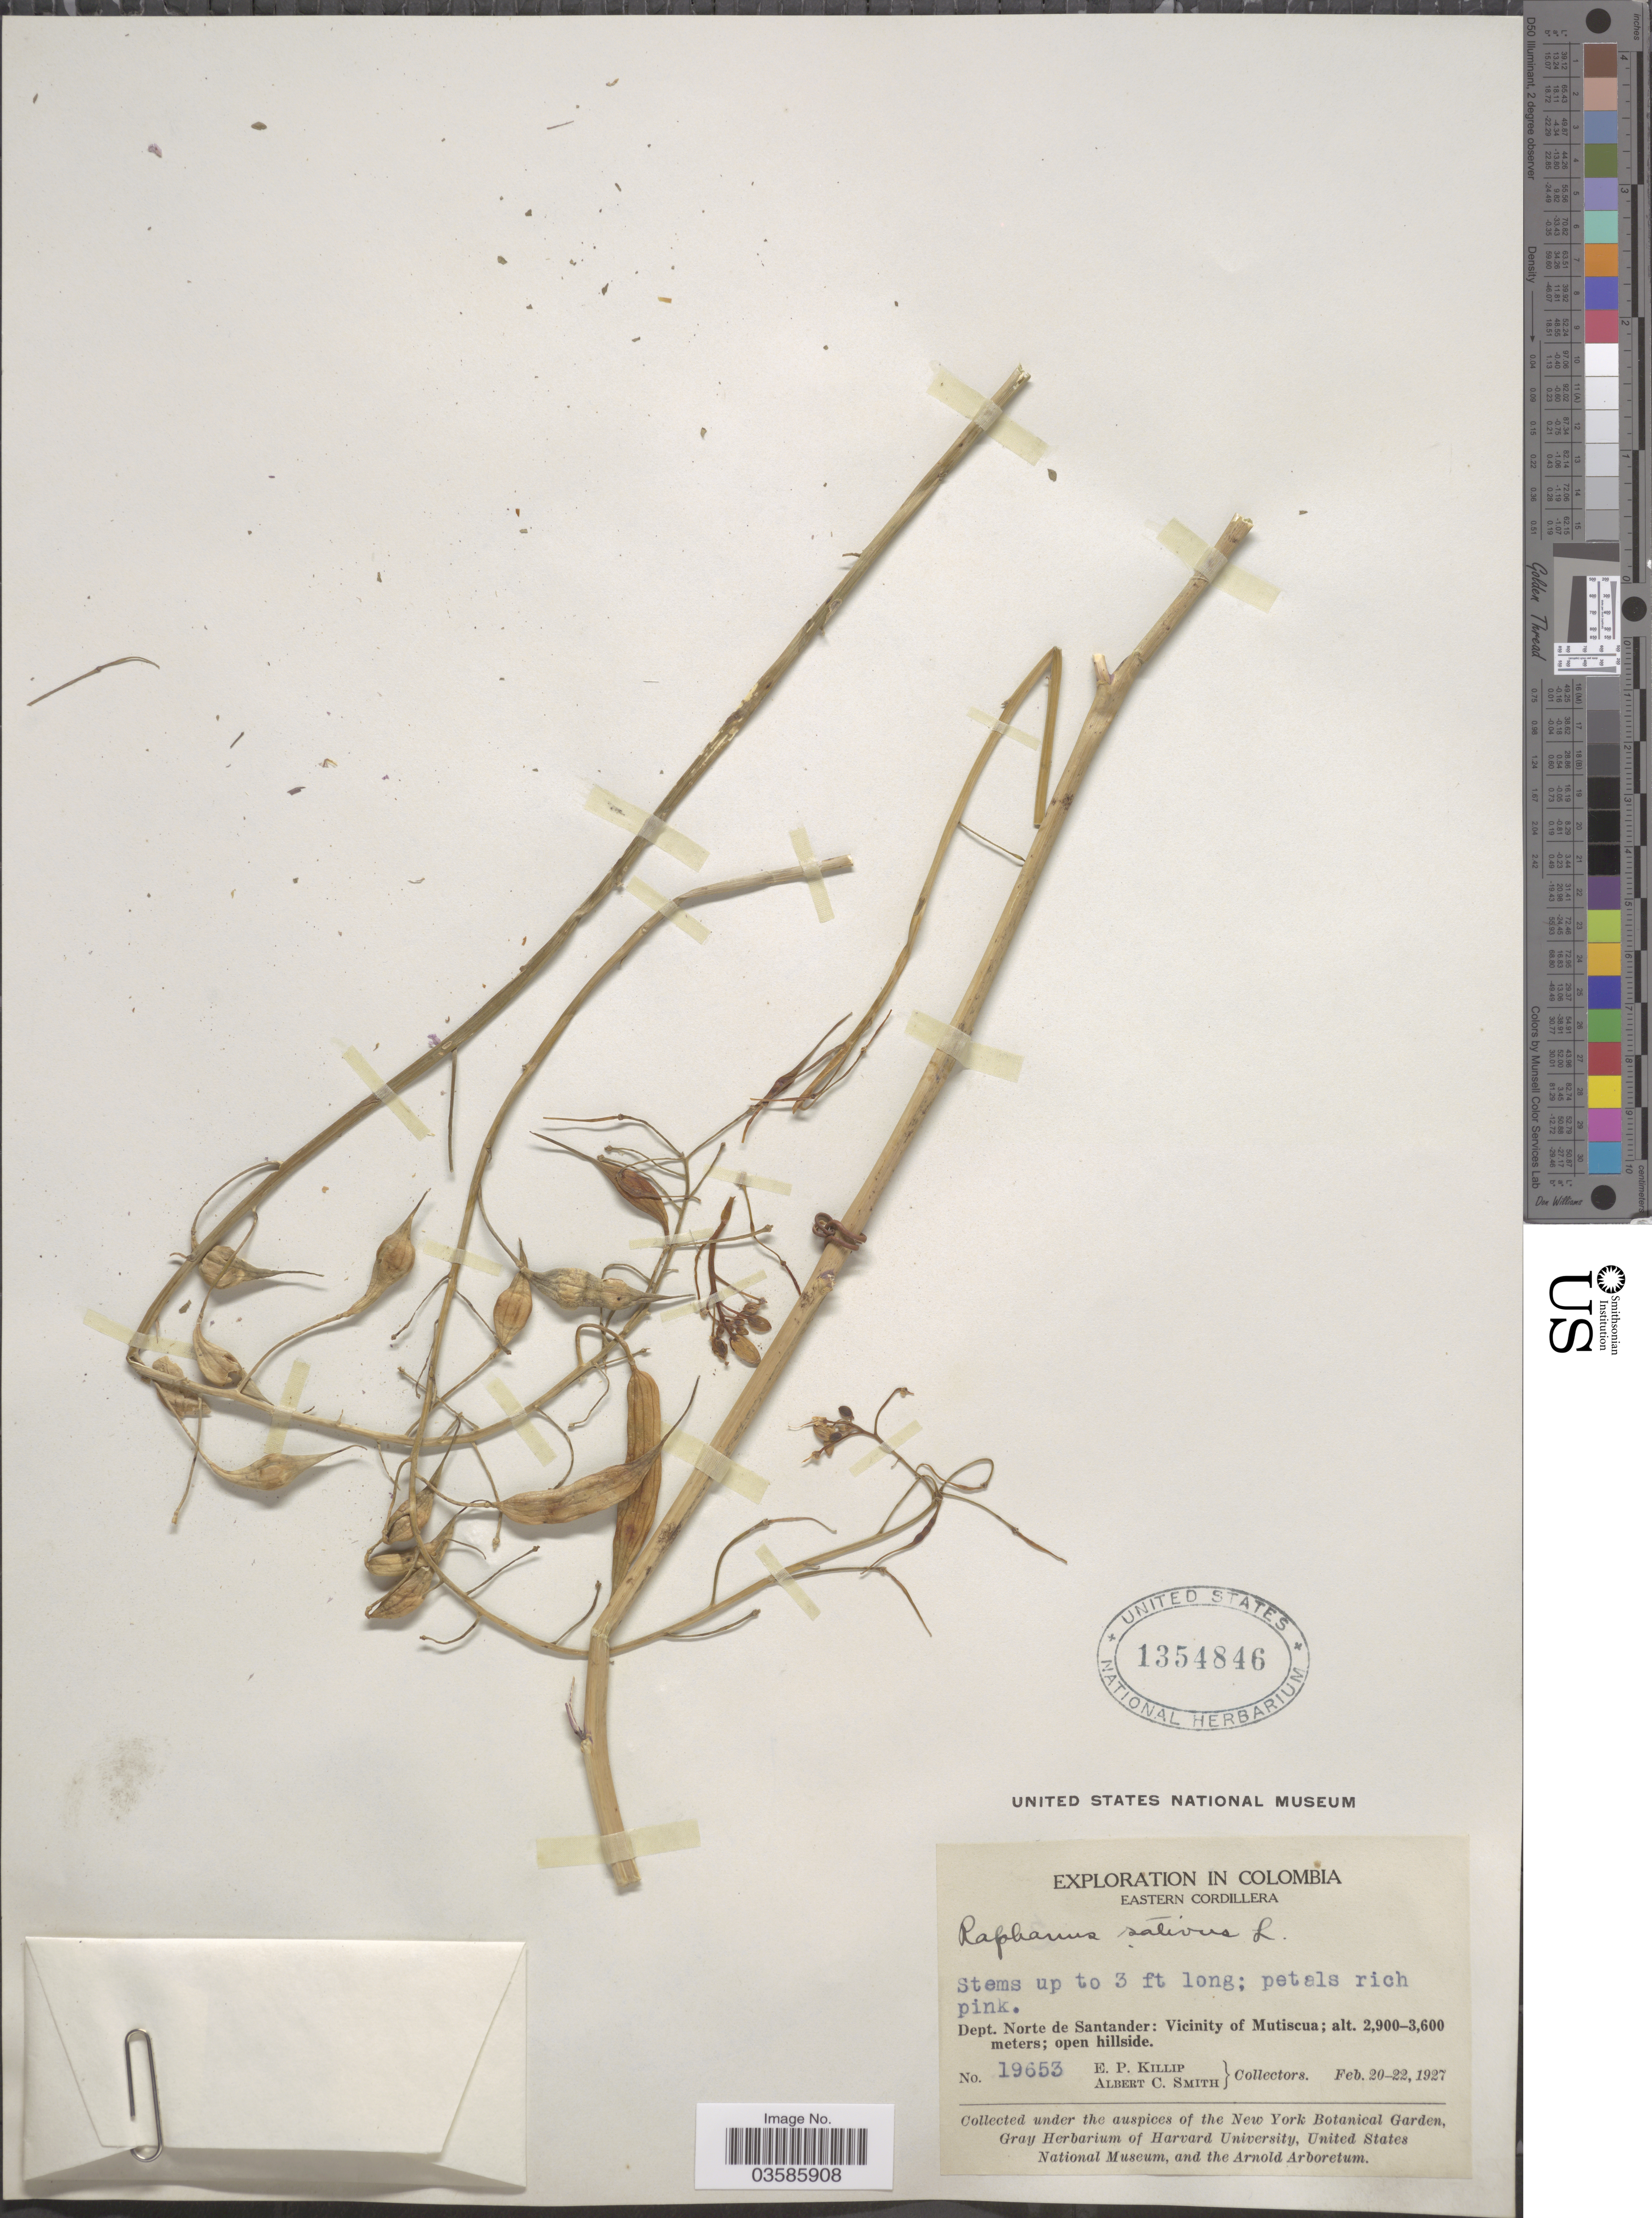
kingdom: Plantae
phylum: Tracheophyta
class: Magnoliopsida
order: Brassicales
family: Brassicaceae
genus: Raphanus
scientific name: Raphanus sativus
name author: L.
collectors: E. P. Killip & A. C. Smith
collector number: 19653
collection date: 1927-02-20/1927-02-22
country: Colombia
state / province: Santander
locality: Eastern Cordillera. Dept. Norte de Santander: Vicinity of Mutiscua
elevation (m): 2900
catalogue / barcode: US 1354846